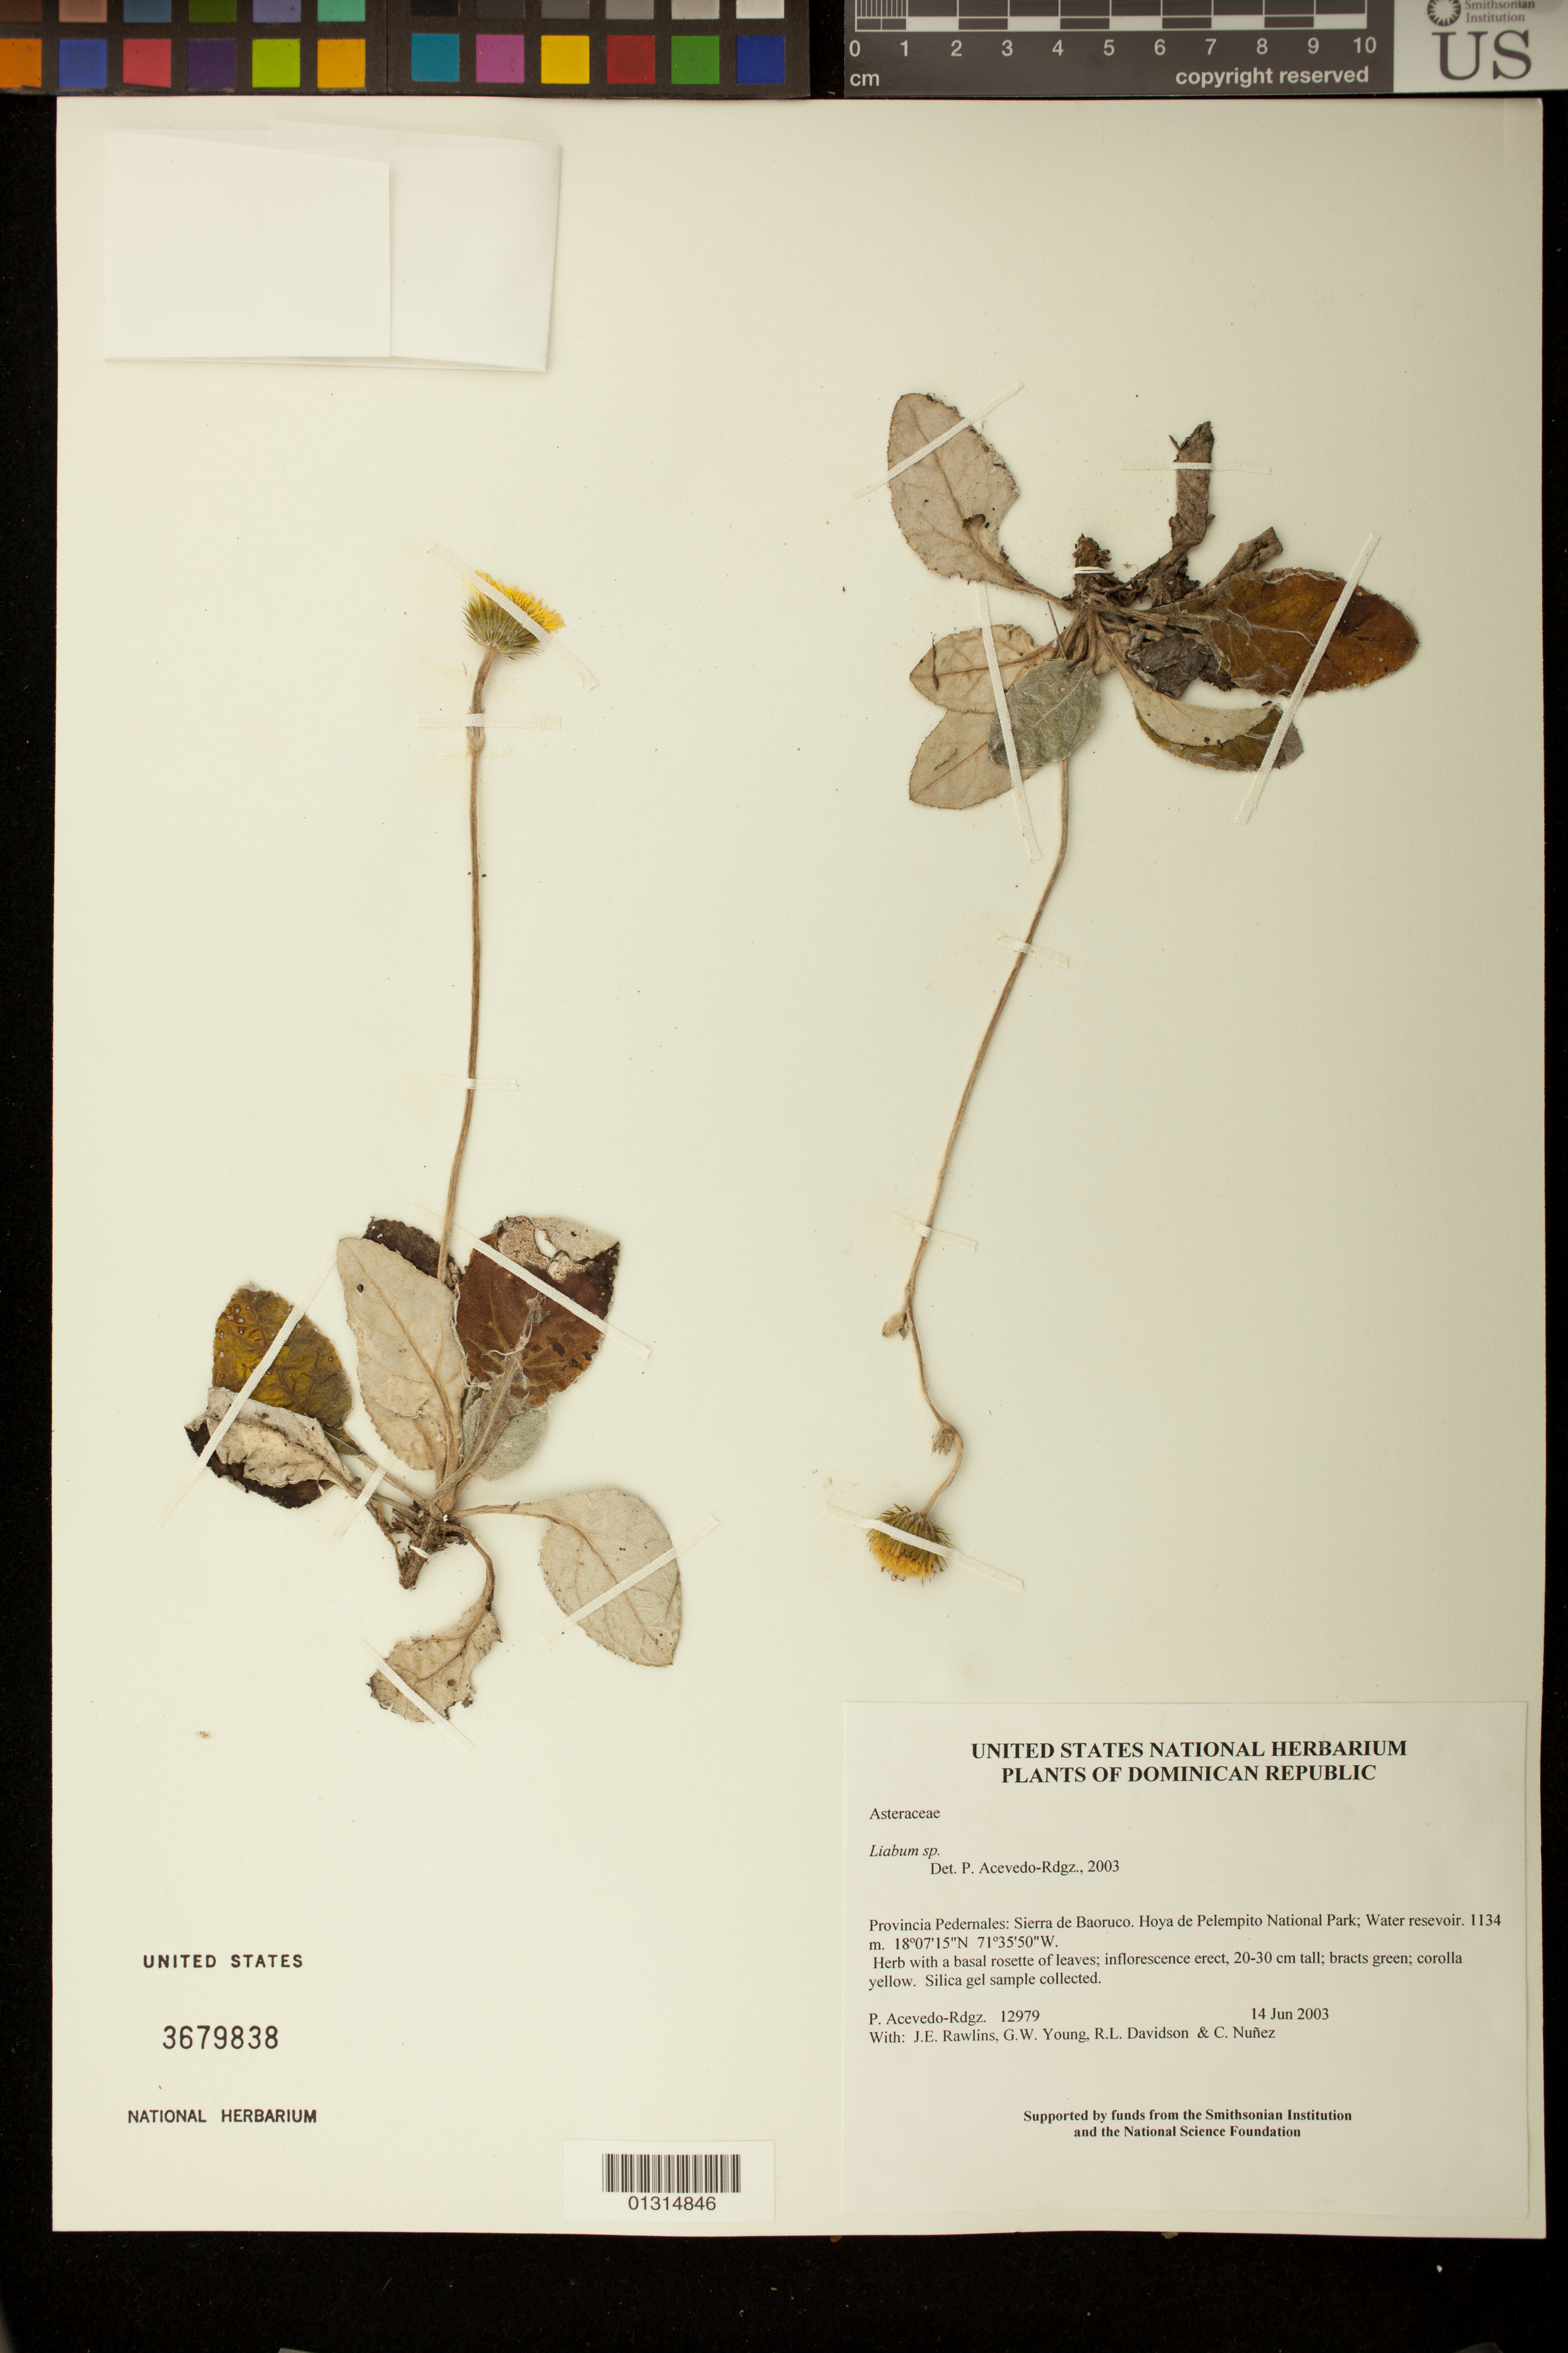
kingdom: Plantae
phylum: Tracheophyta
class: Magnoliopsida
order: Asterales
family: Asteraceae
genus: Liabum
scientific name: Liabum subacaule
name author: Rydb.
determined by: Acevedo-Rodríguez, P., (BOT), Smithsonian Institution - National Museum of Natural History (UNITED STATES)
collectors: P. Acevedo-Rodr., J. Rawlins, G. Young, R. Davidson & C. Nunez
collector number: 12979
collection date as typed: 14 Jun 2003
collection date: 2003-06-14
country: Dominican Republic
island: Hispaniola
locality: Provincia Pedernales: Sierra de Baoruco. Hoya de Pelempito National Park; Water reservoir.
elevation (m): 1134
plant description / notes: US, NY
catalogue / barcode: US 3679838